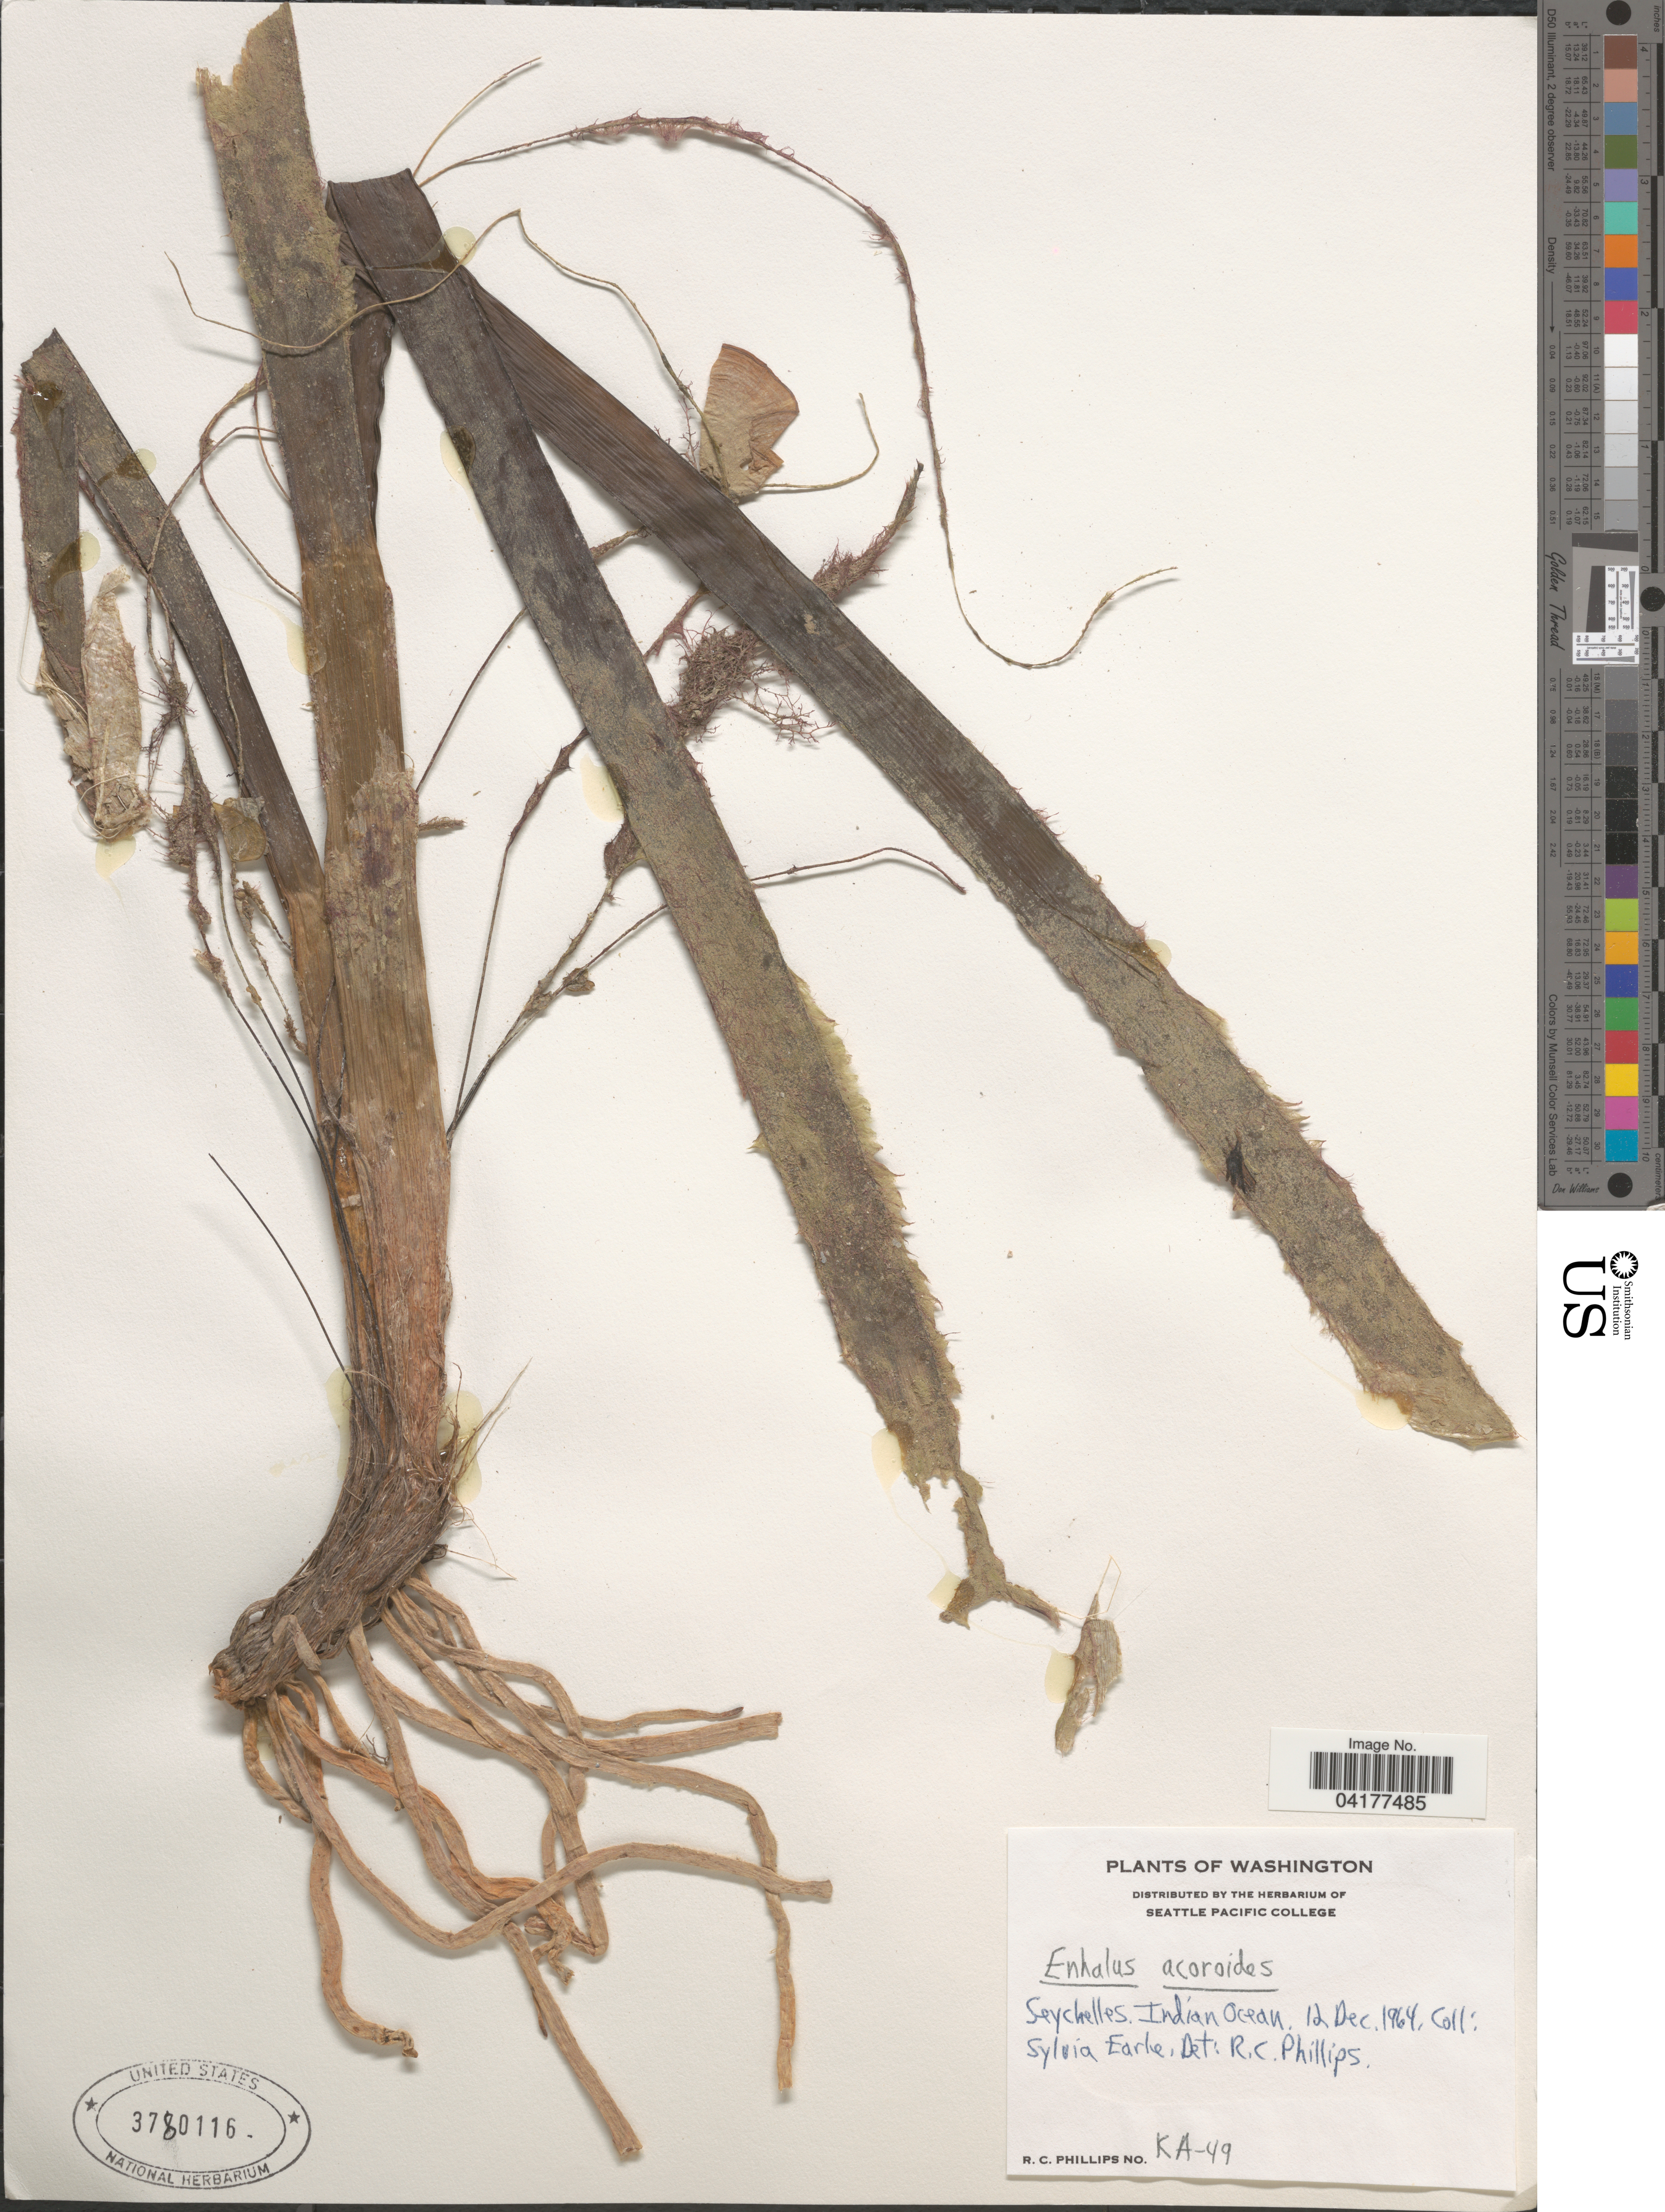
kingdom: Plantae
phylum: Tracheophyta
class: Liliopsida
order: Alismatales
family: Hydrocharitaceae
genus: Enhalus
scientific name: Enhalus acoroides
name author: (L. f.) Royle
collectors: S. A. Earle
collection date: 1964-12-12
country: Seychelles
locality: Indian Ocean.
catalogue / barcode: US 3780116